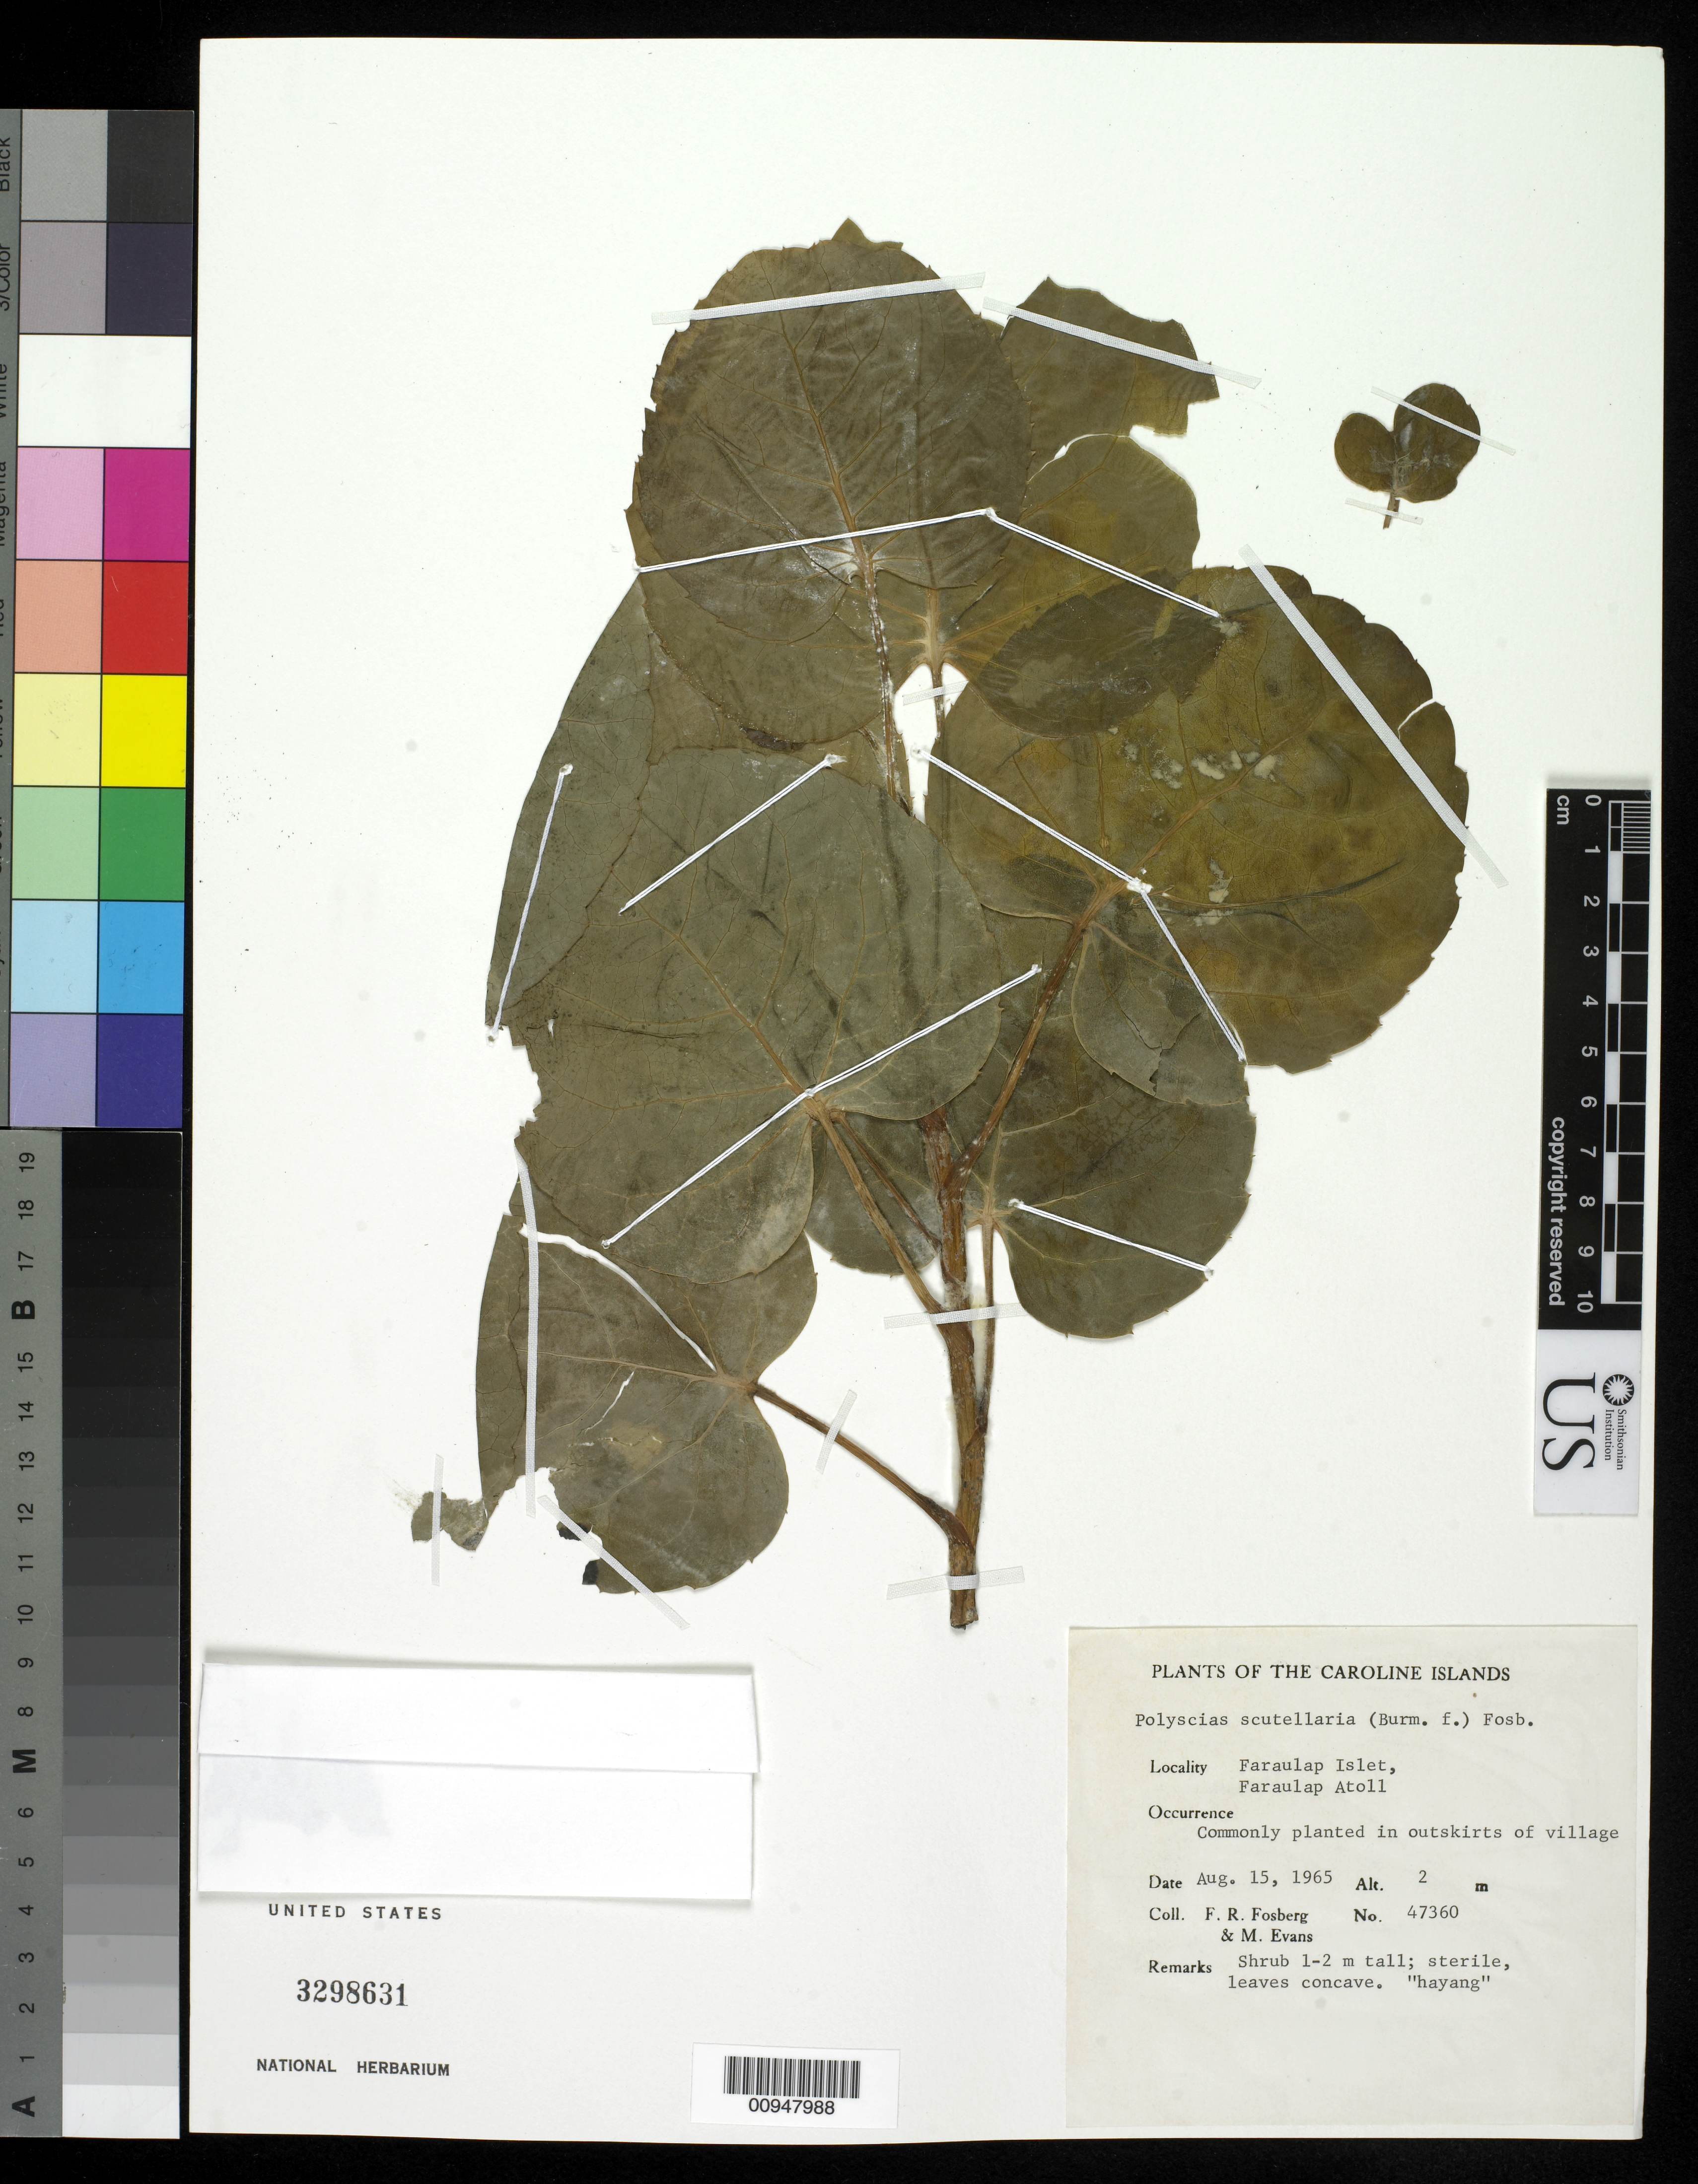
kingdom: Plantae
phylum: Tracheophyta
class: Magnoliopsida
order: Apiales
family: Araliaceae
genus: Polyscias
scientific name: Polyscias scutellaria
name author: (Burm. f.) Fosberg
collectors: F. R. Fosberg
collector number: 47360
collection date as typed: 15 Aug 1965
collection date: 1965-08-15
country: Micronesia, Federated States of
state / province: Yap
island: Faraulep Atoll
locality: outskirts of village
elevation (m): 2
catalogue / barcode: US 3298631